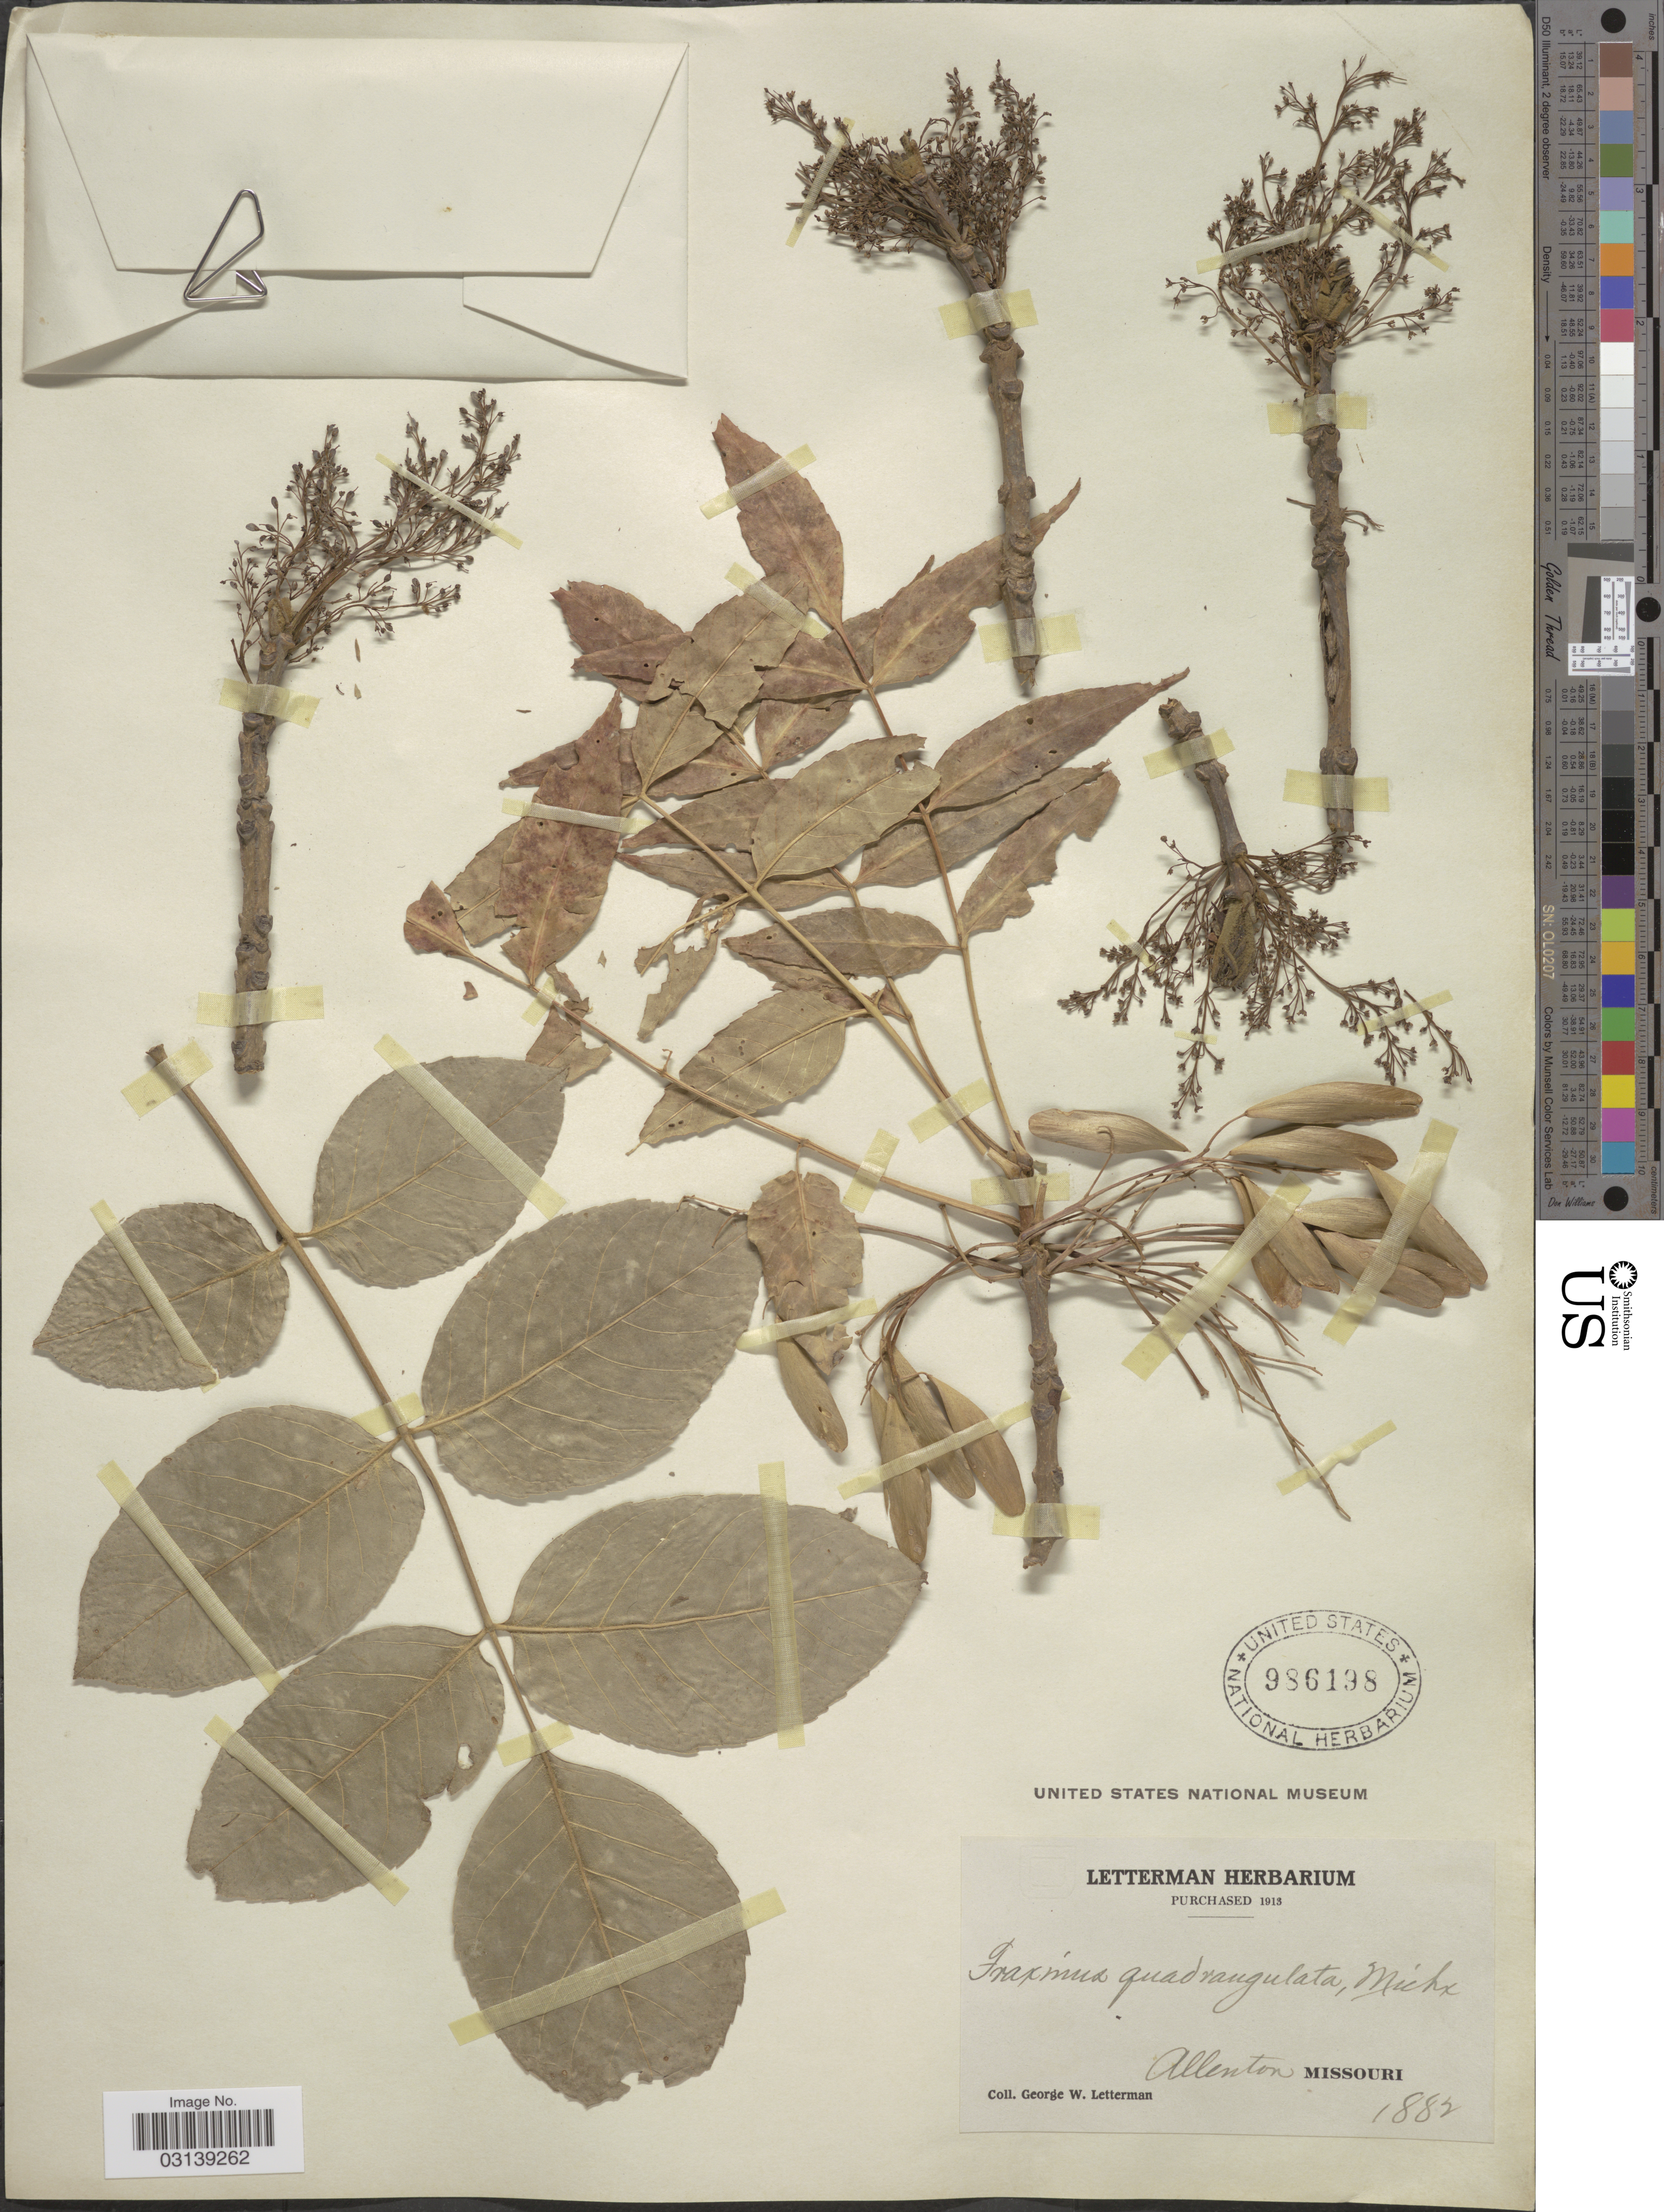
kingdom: Plantae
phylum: Tracheophyta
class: Magnoliopsida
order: Lamiales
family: Oleaceae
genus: Fraxinus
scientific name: Fraxinus quadrangulata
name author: Michx.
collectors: G. W. Letterman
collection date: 1882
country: United States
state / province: Missouri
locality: Allenton.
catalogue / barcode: US 986198